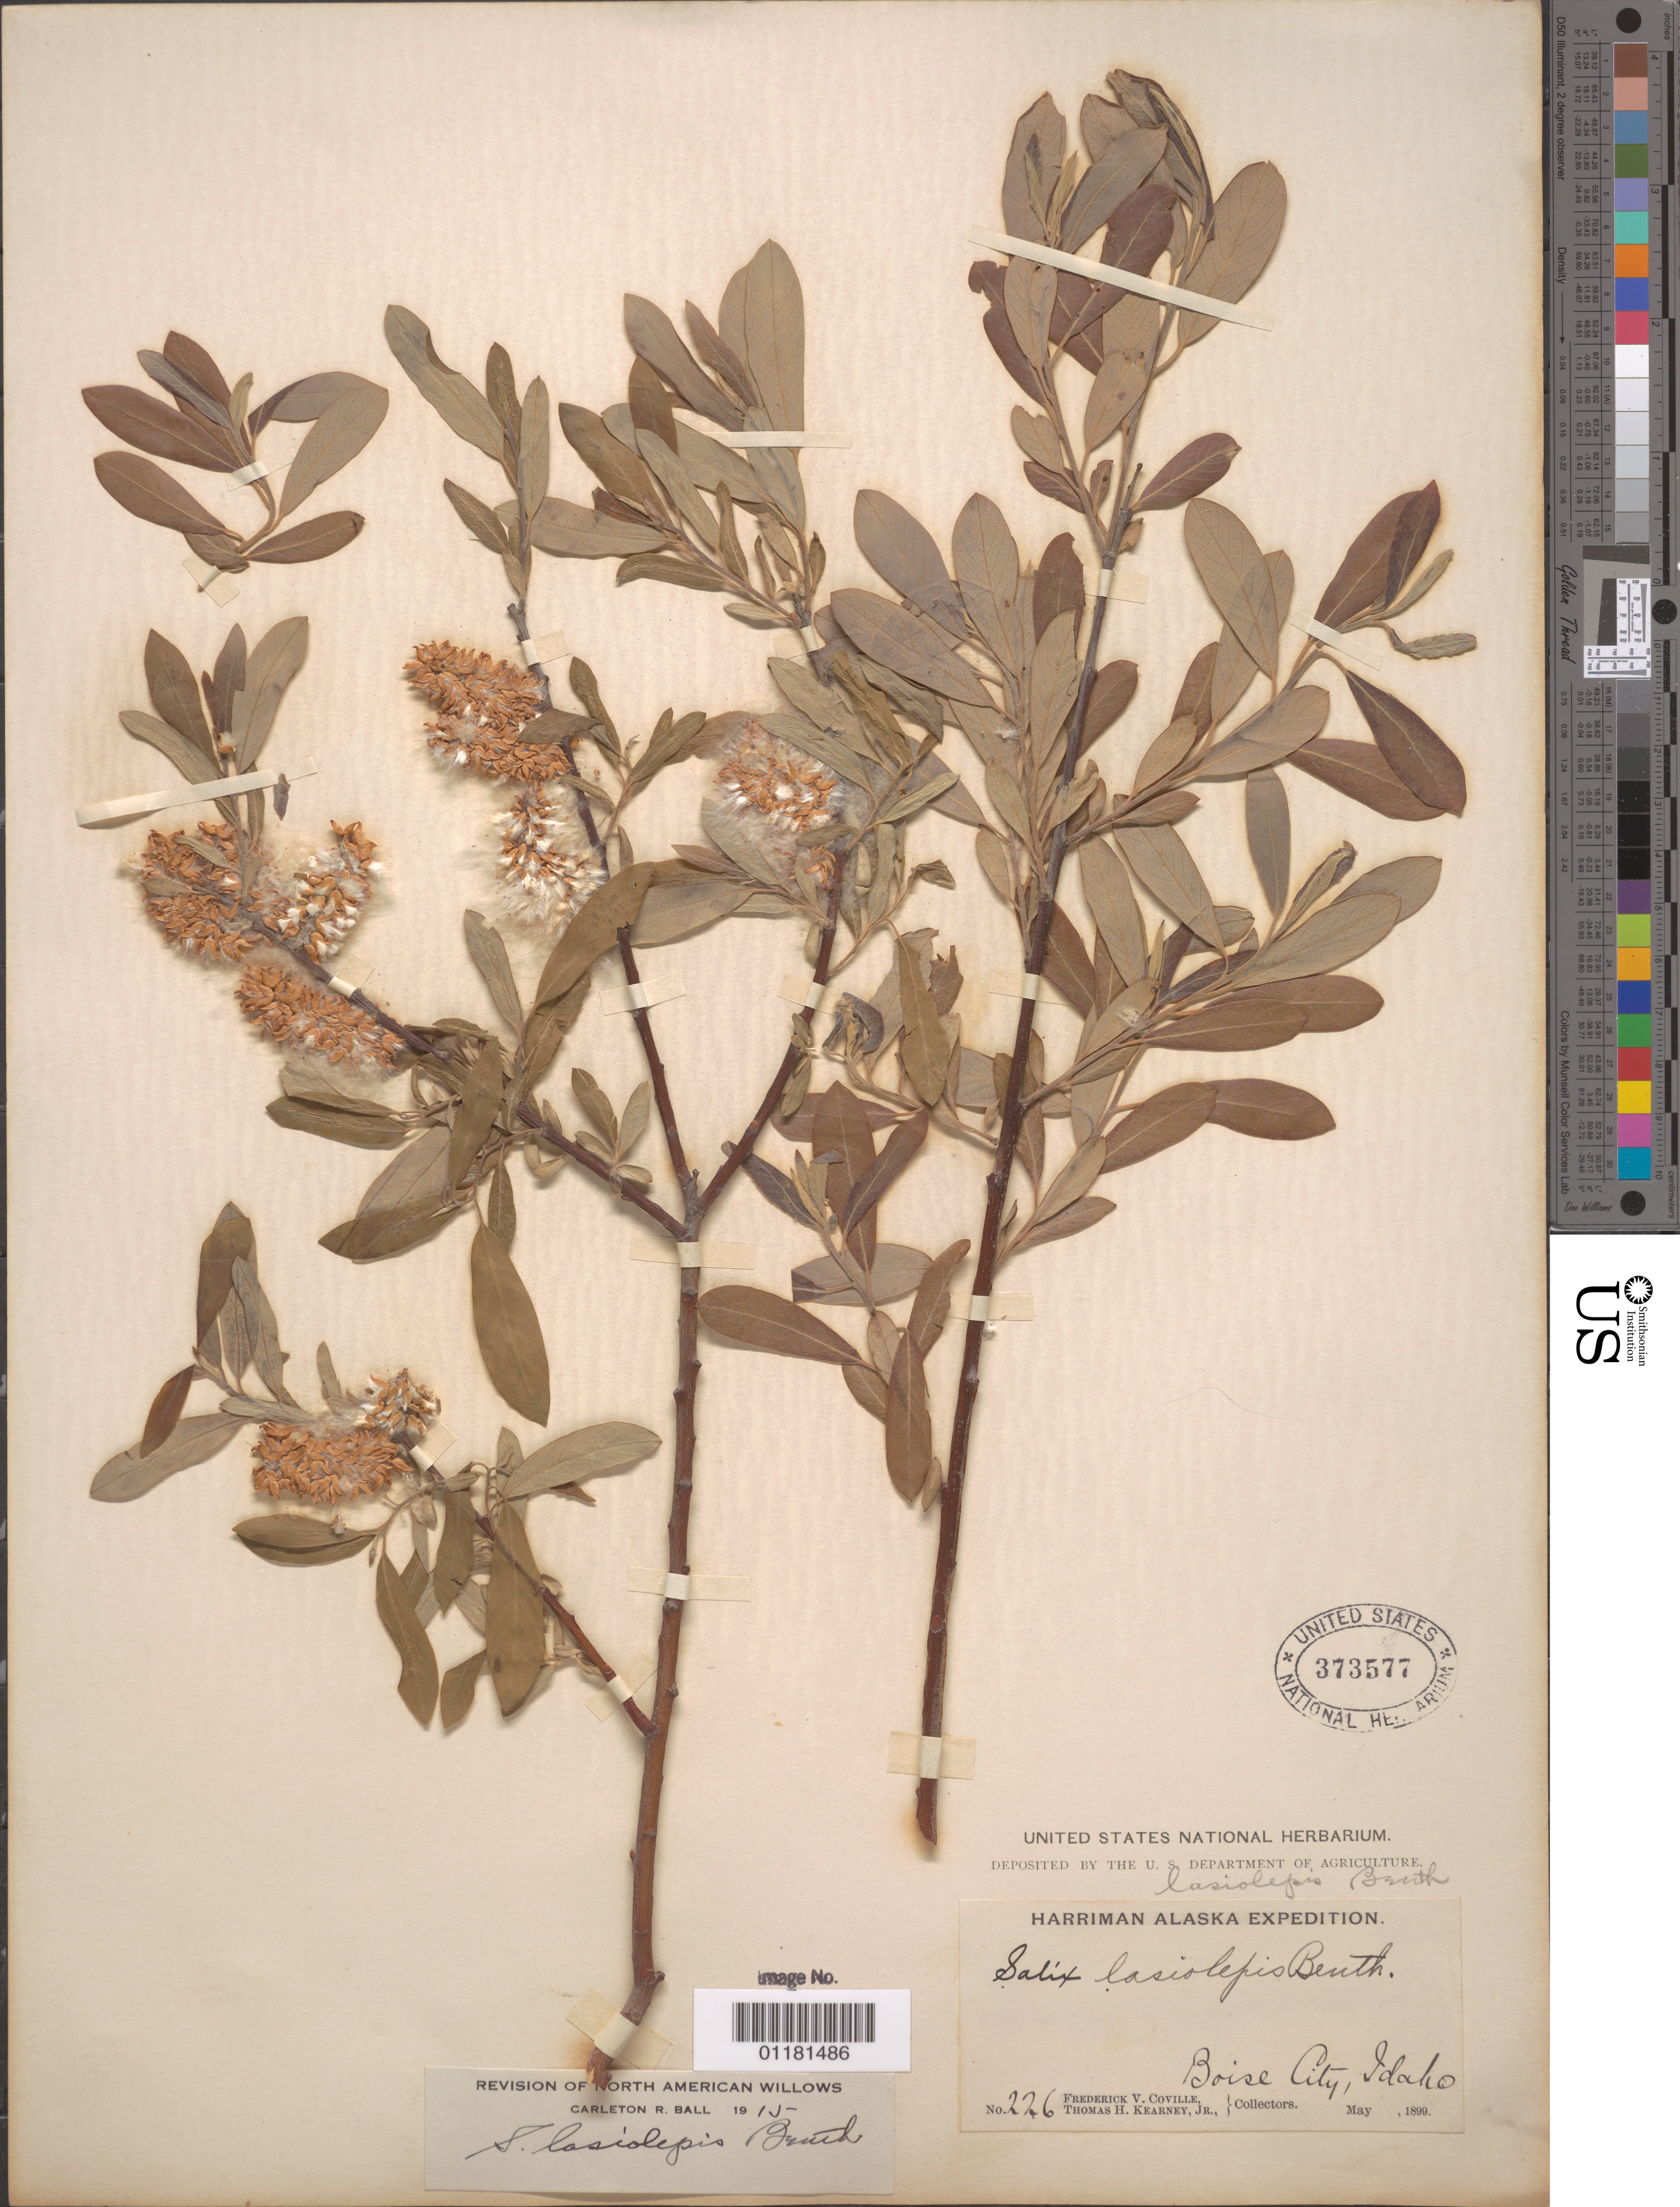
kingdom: Plantae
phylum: Tracheophyta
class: Magnoliopsida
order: Malpighiales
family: Salicaceae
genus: Salix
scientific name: Salix lasiolepis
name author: Benth.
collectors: F. V. Coville & T. H. Kearney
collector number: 226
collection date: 1899-05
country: United States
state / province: Idaho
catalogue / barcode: US 373577